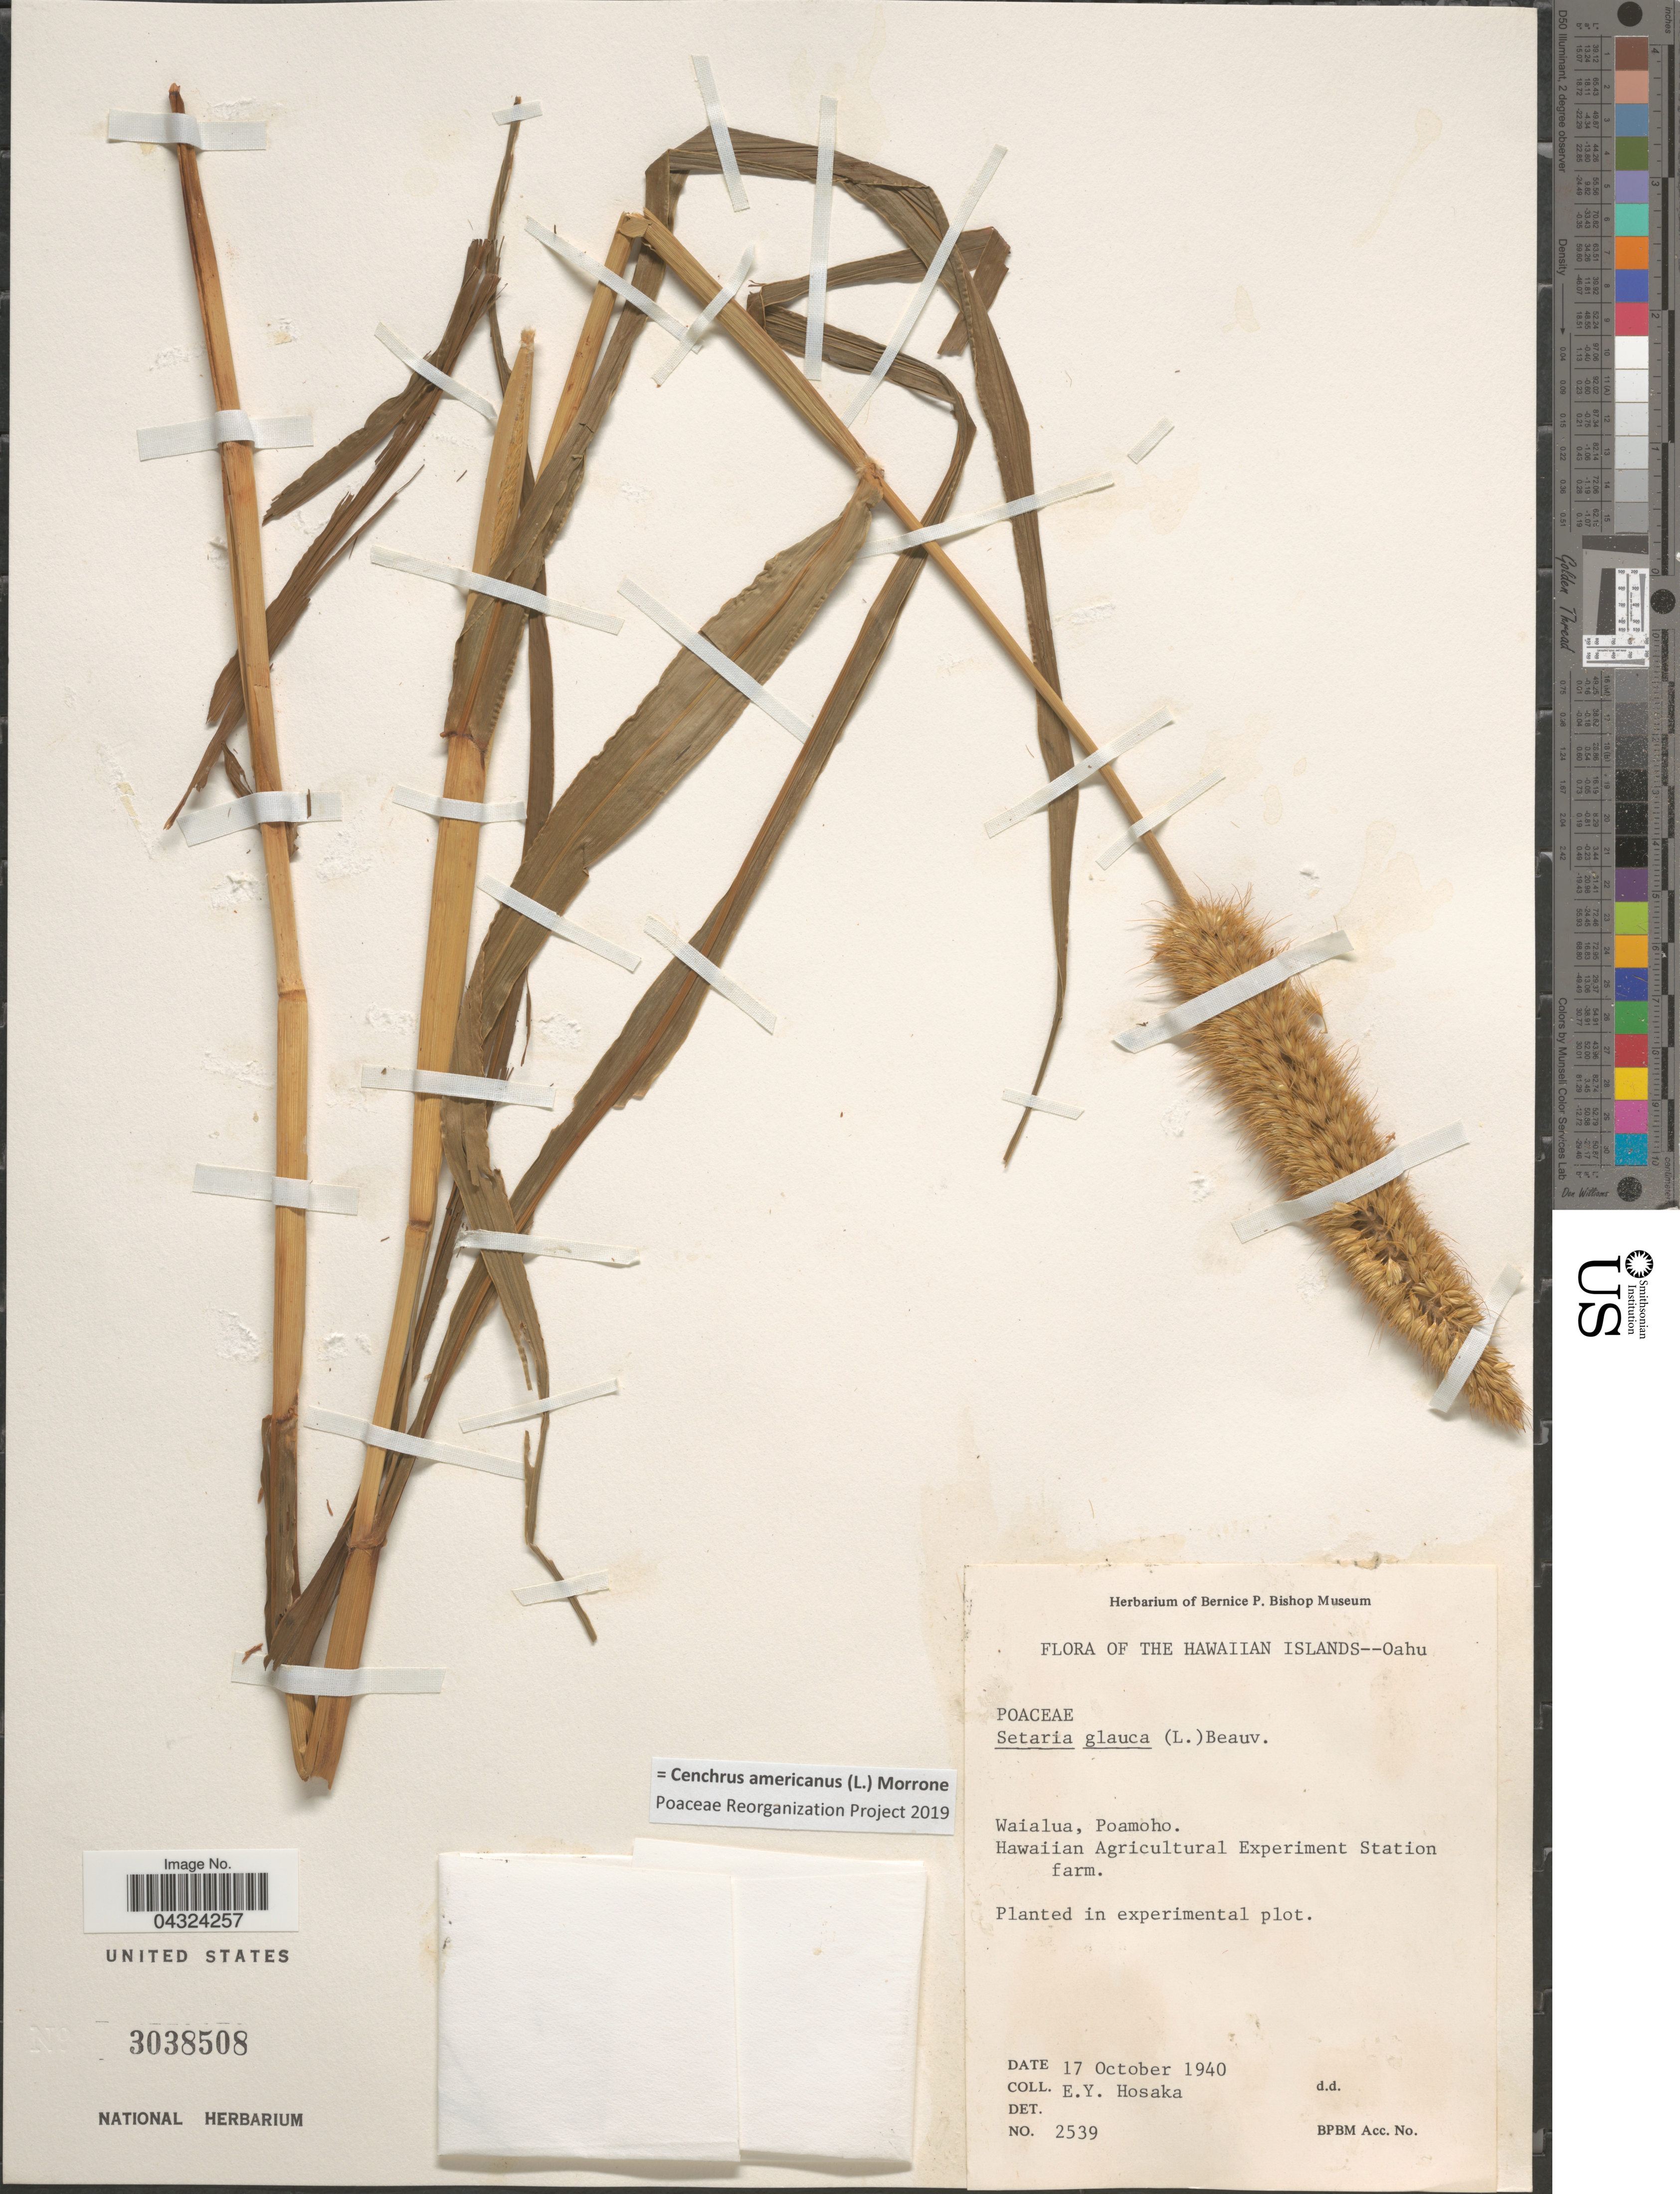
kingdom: Plantae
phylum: Tracheophyta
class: Liliopsida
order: Poales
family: Poaceae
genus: Cenchrus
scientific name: Cenchrus americanus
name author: (L.) Morrone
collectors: E. Y. Hosaka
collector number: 2539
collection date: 1940-10-17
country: United States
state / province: Hawaii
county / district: Honolulu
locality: The Hawaiian Islands -- Oahu. Hawaiian Agricultural Experiment Station farm.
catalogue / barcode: US 3038508